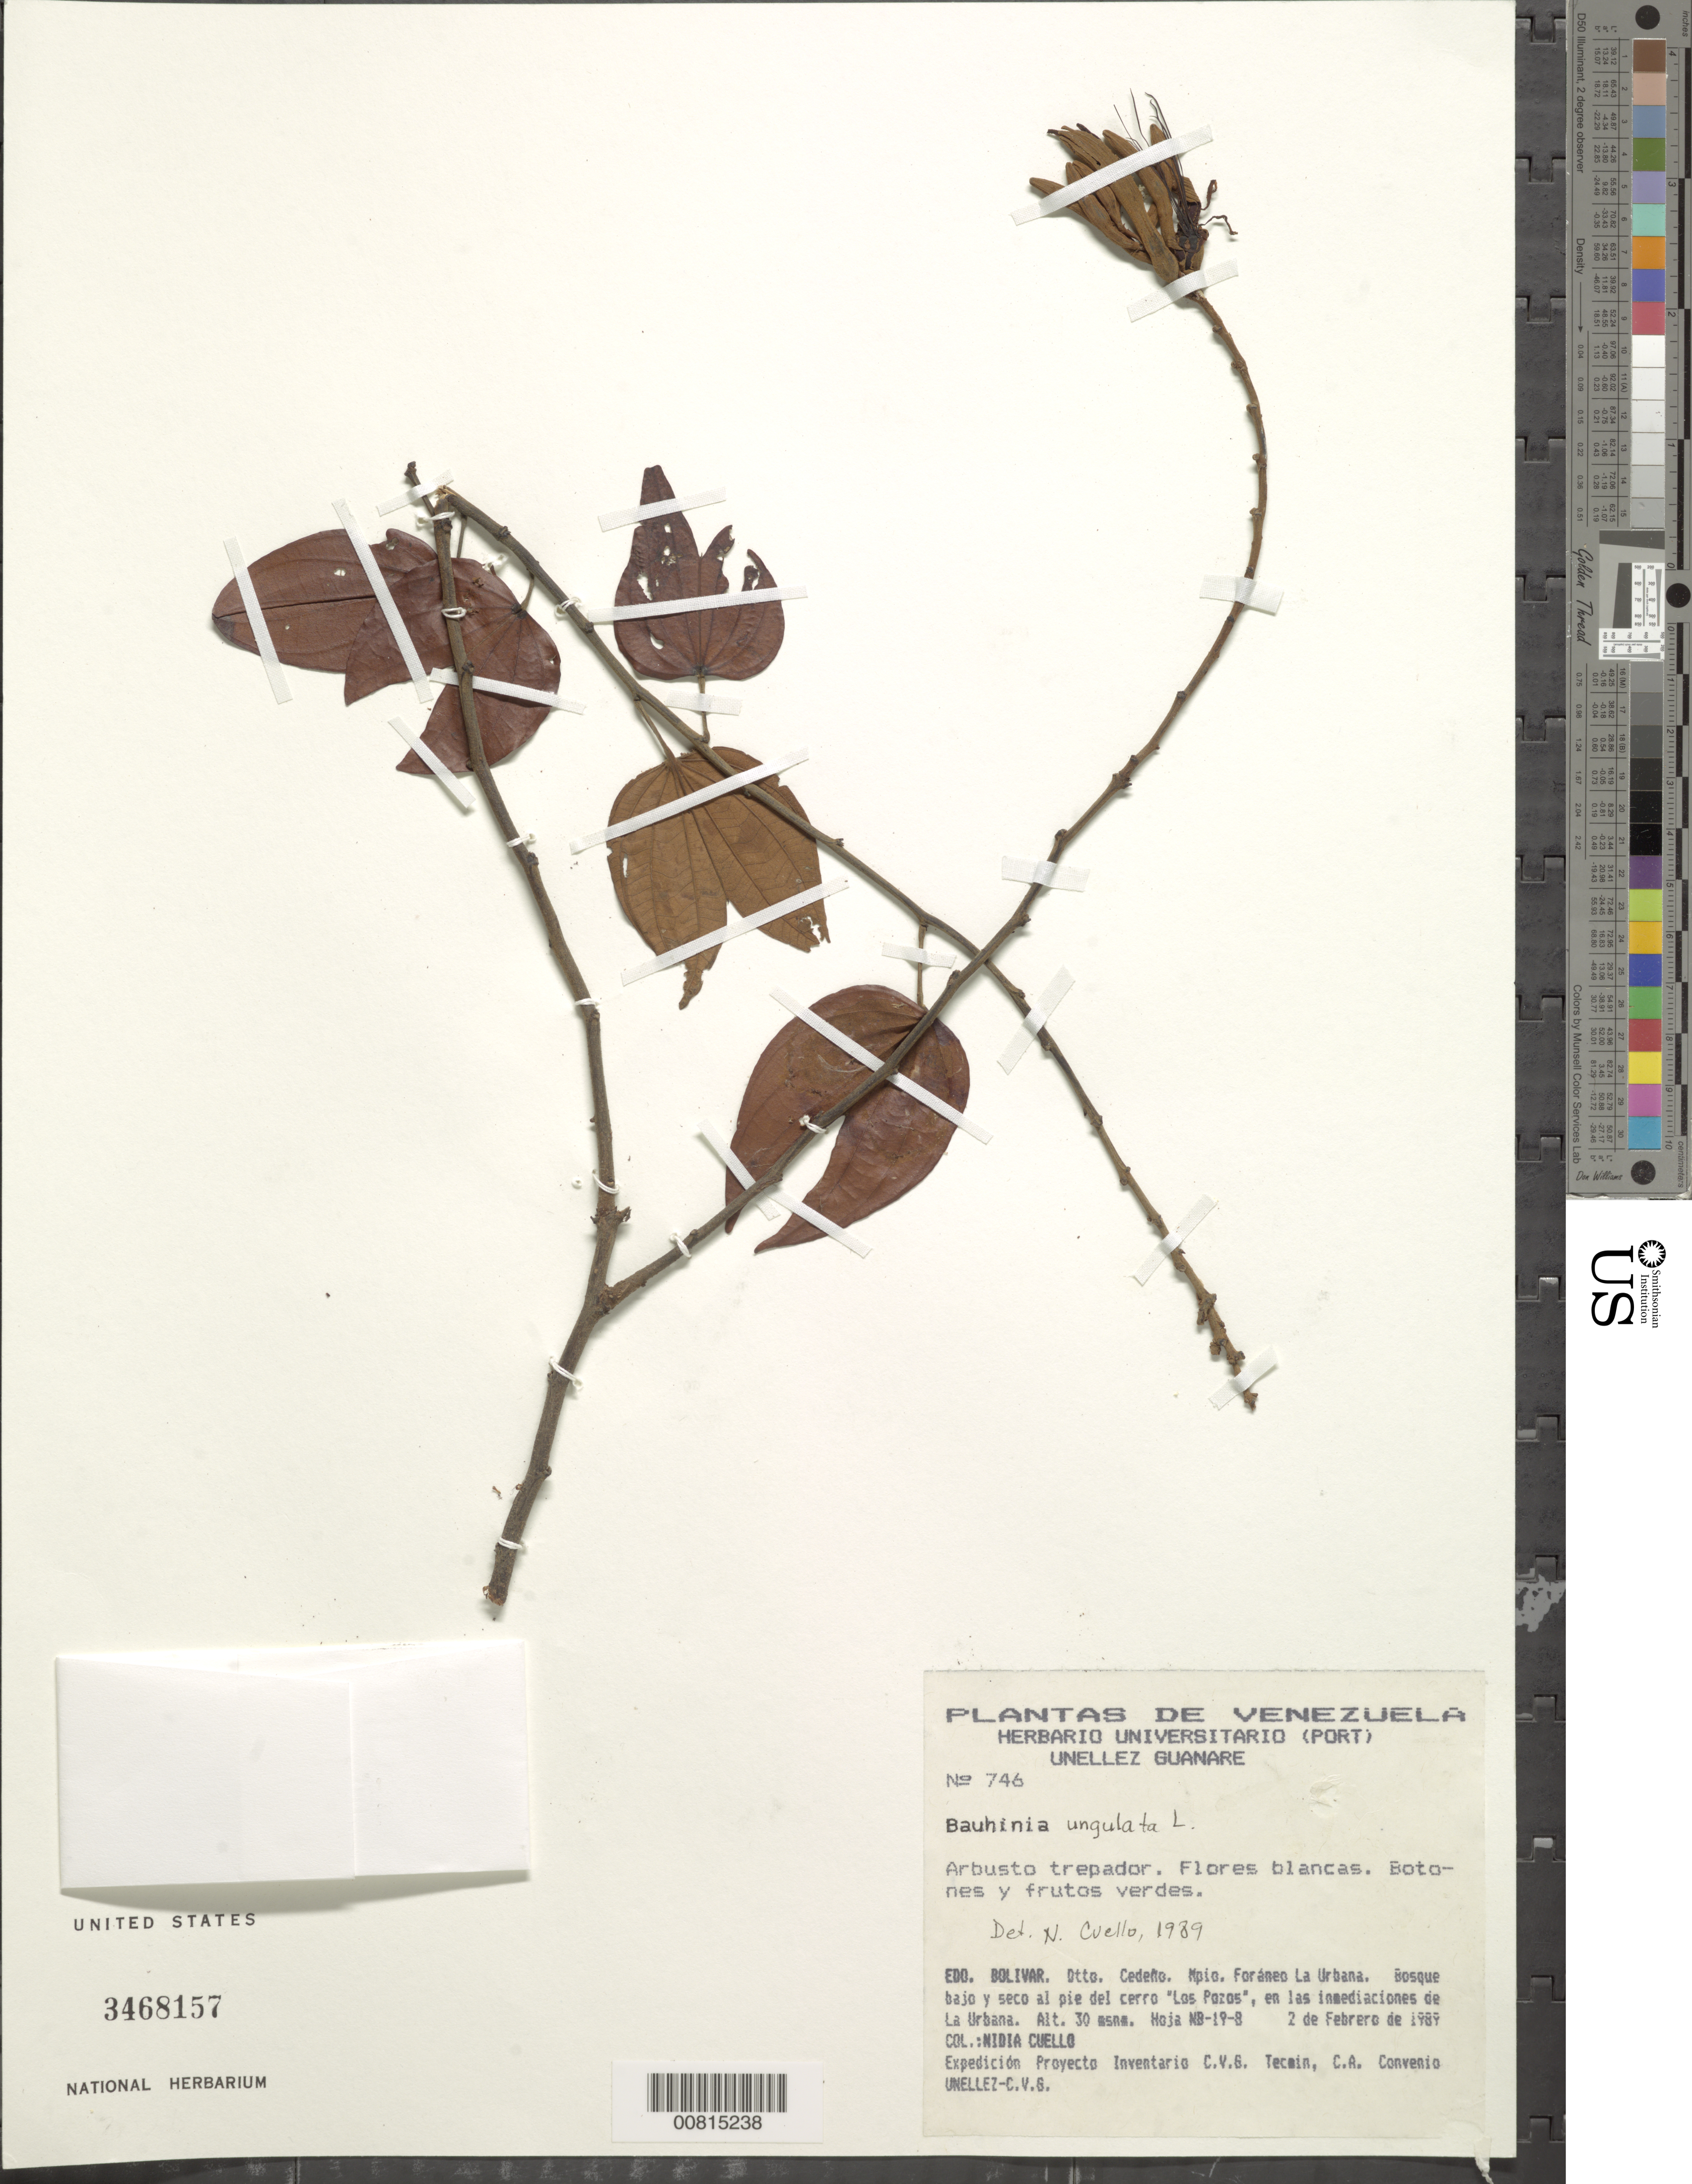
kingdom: Plantae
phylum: Tracheophyta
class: Magnoliopsida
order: Fabales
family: Fabaceae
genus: Bauhinia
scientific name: Bauhinia ungulata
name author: L.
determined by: Cuello, Nidia L.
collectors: N. L. Cuello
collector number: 746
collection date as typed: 2-Feb-89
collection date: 1989-02-02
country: Venezuela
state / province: Bolívar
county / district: Cedeño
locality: Mun. Foráneo La Urbana, cerro "Los Pozos"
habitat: Bosque bajo y seco al pié del cerro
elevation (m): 30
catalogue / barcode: US 3468157